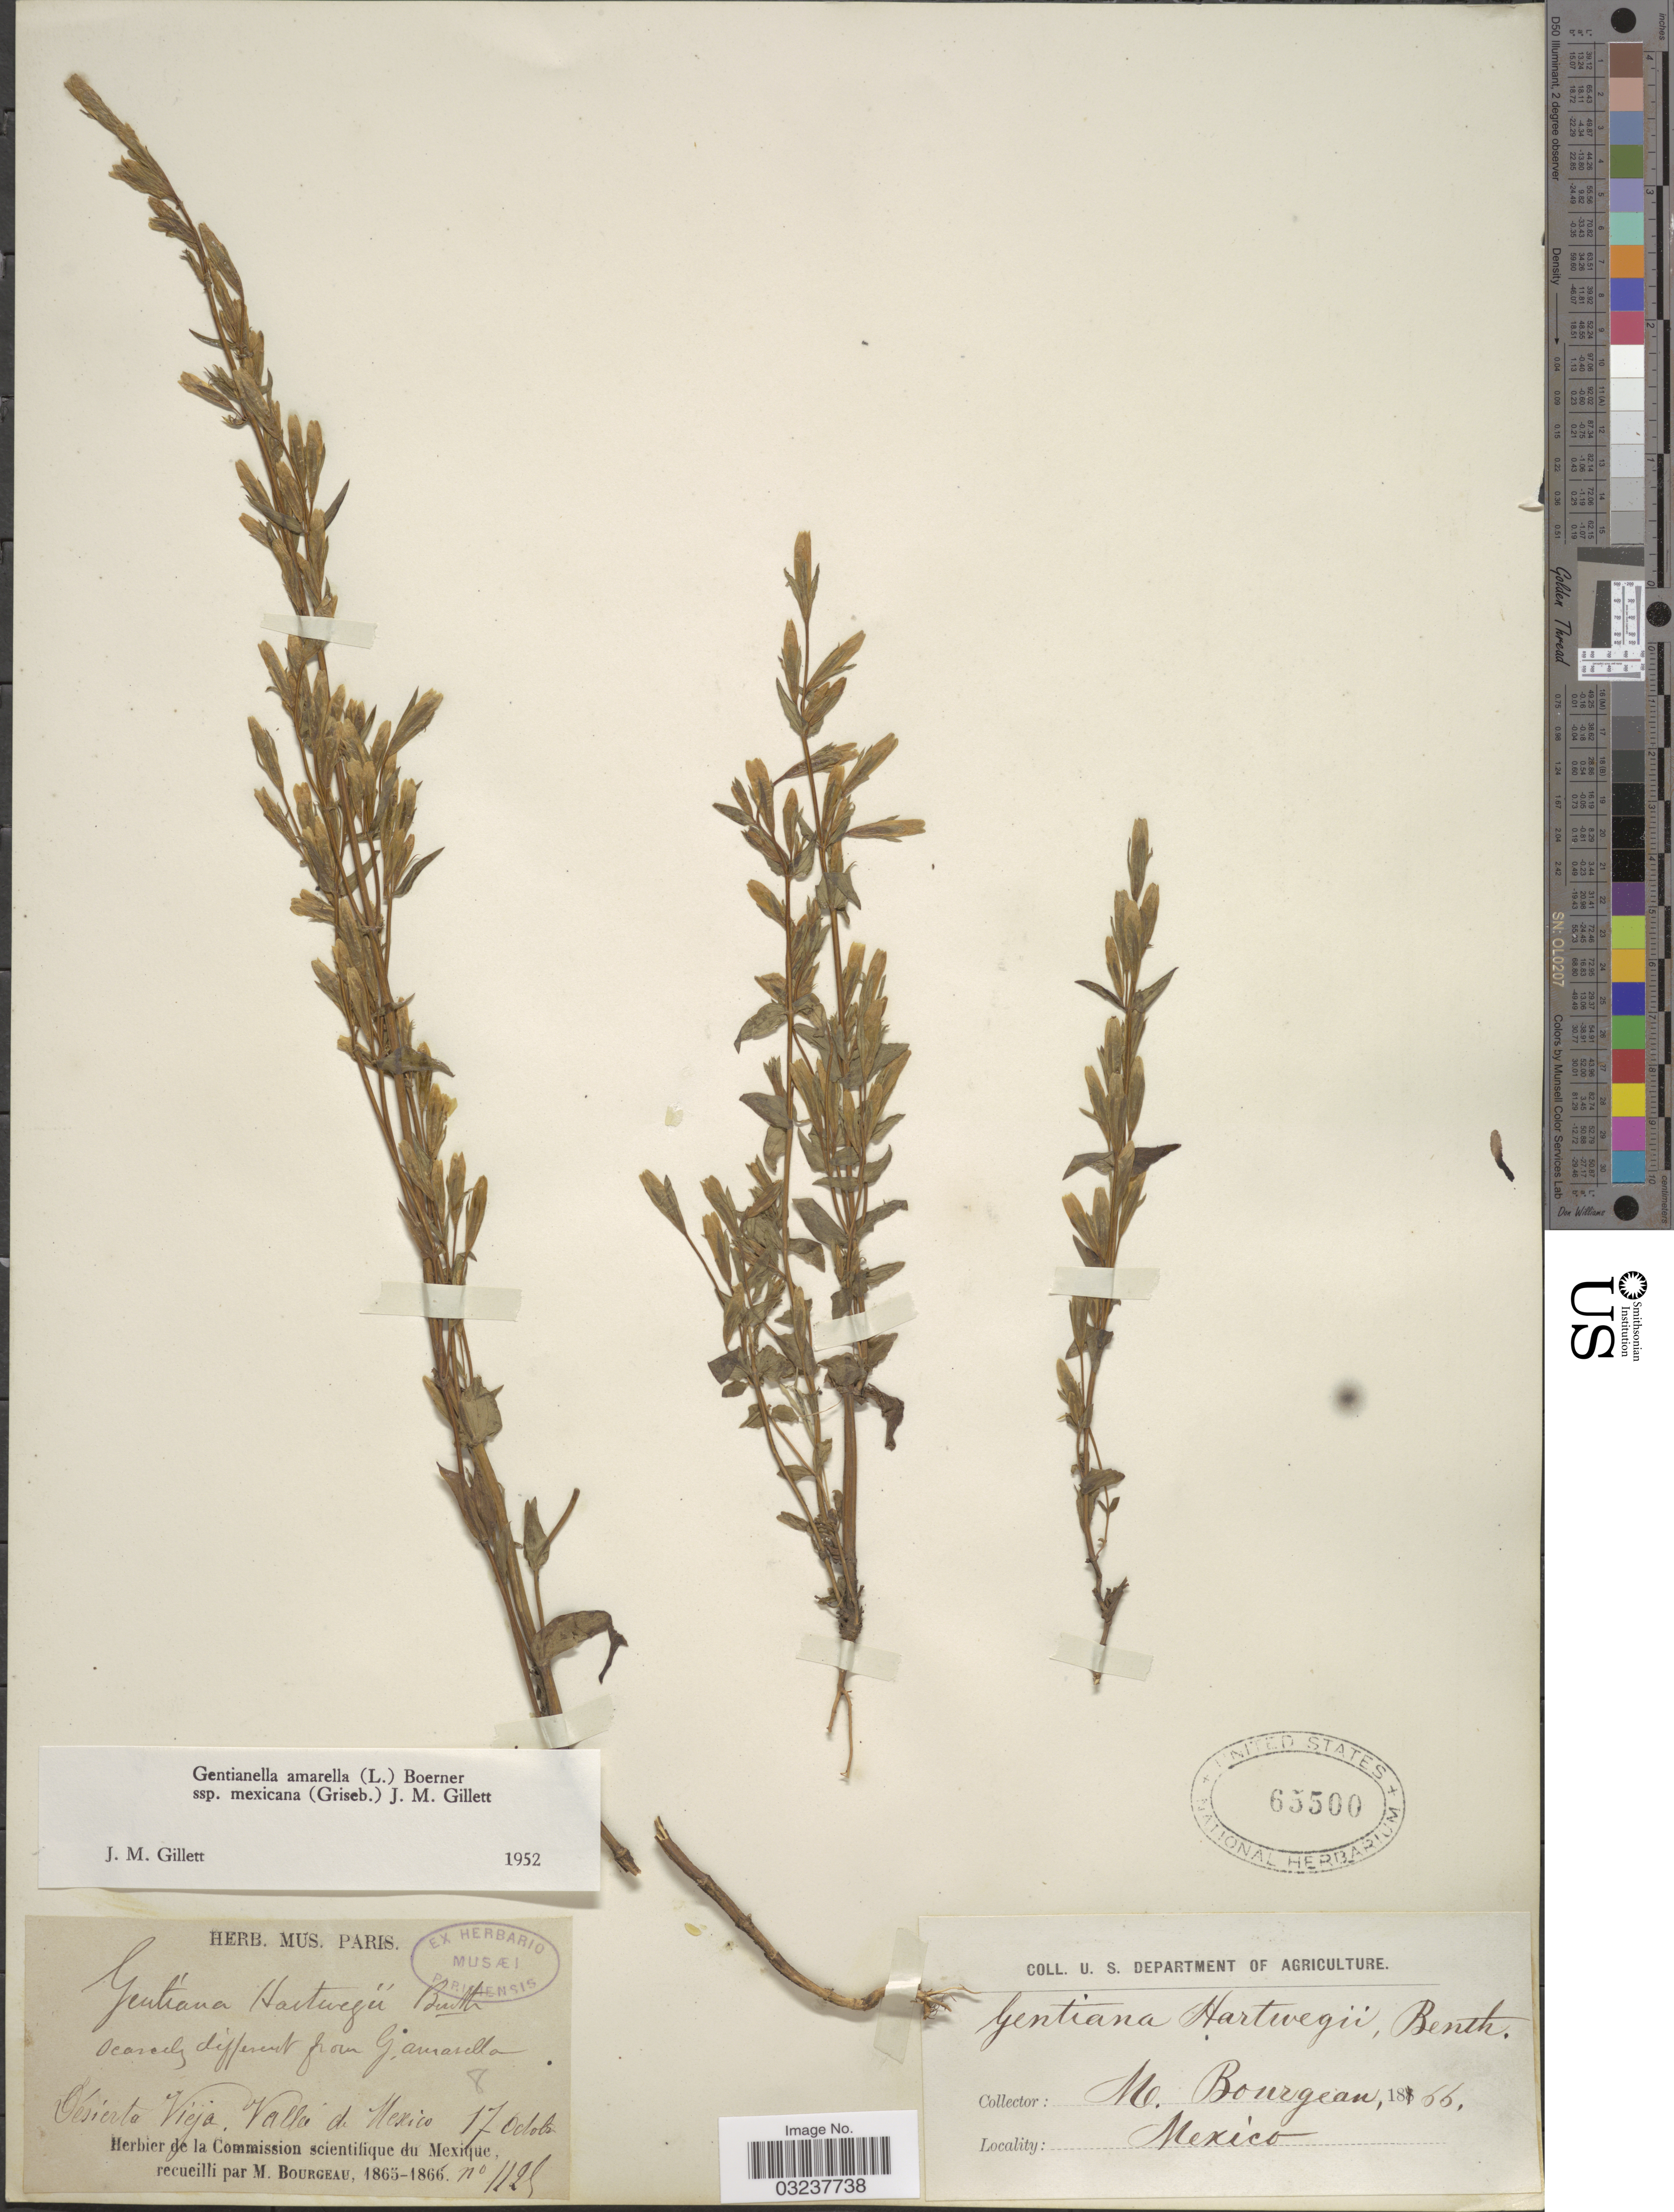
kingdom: Plantae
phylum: Tracheophyta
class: Magnoliopsida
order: Gentianales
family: Gentianaceae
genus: Gentianella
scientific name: Gentianella amarella subsp. mexicana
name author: (Griseb.) Gillett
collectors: M. Bourgeau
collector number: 1125*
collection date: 1866-10-17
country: Mexico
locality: Désierta Vieja. Vallée de Mexico.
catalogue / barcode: US 65500